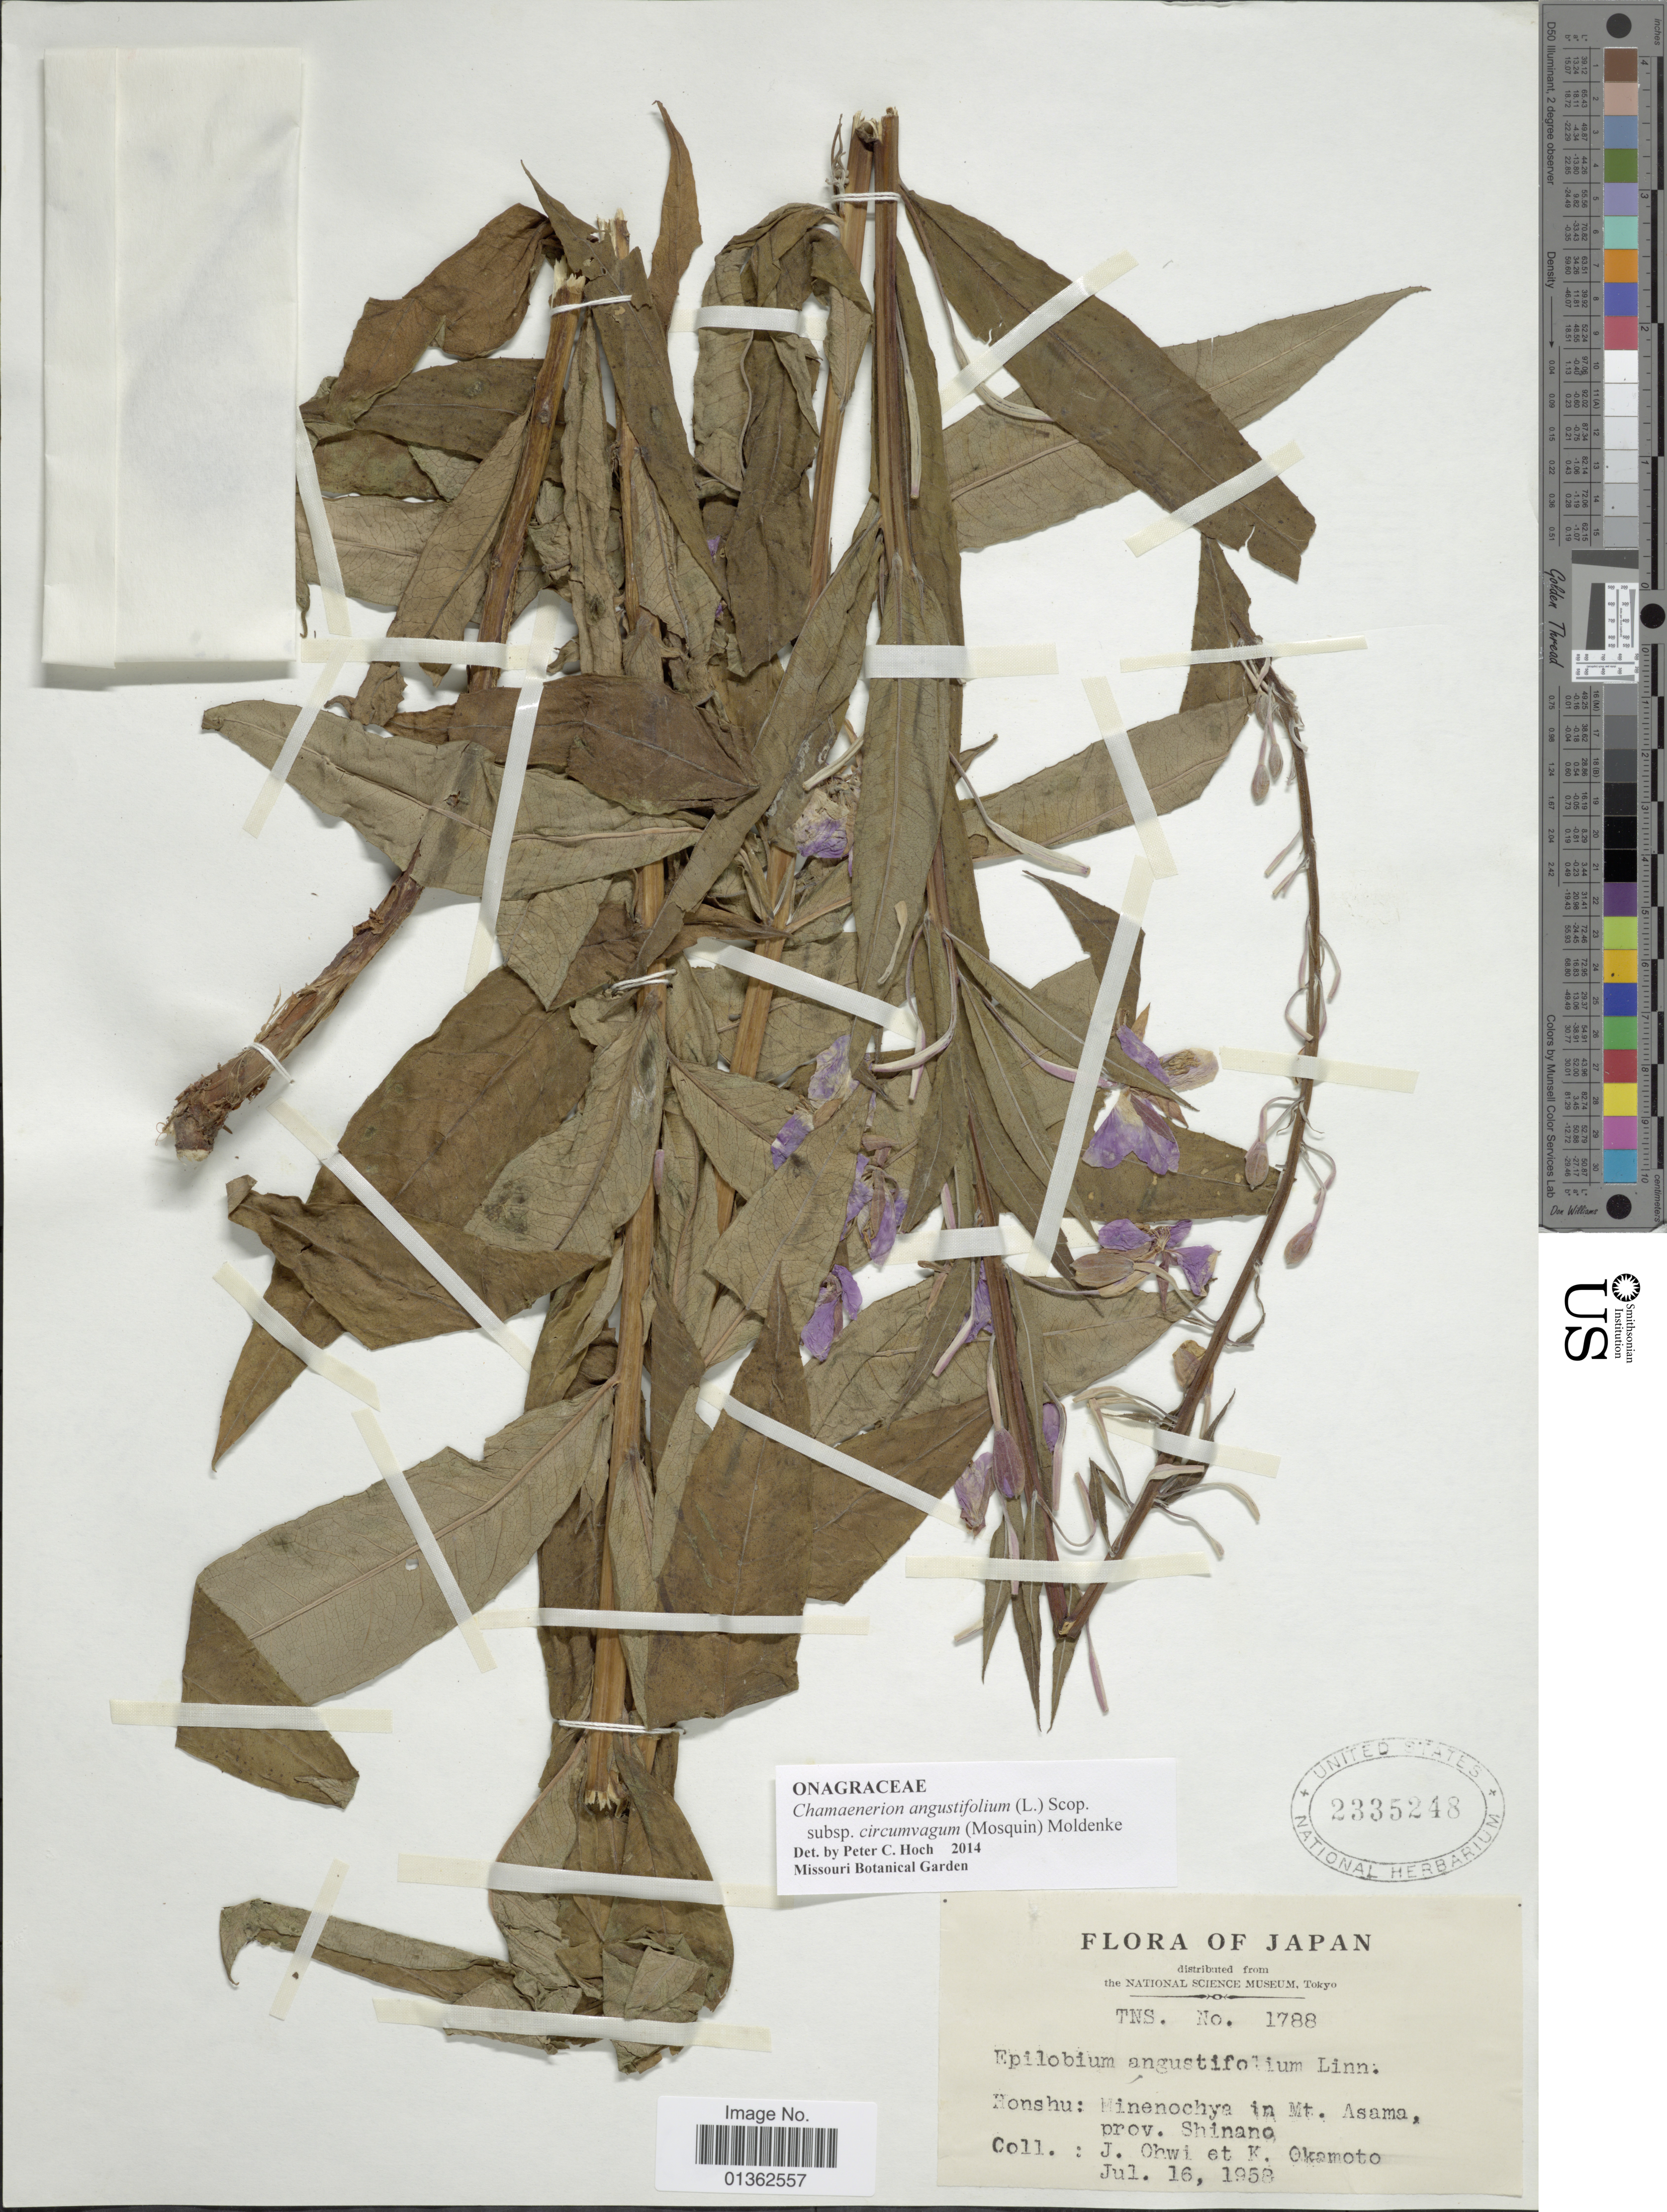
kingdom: Plantae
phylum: Tracheophyta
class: Magnoliopsida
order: Myrtales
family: Onagraceae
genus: Chamaenerion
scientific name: Chamaenerion angustifolium subsp. circumvagum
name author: (Mosquin) Moldenke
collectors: J. Ohwi & K. Okamoto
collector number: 1788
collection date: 1958-07-16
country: Japan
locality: Honshu: Minenochya in Mt. Asama, prov. Shinano.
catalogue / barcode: US 2335248